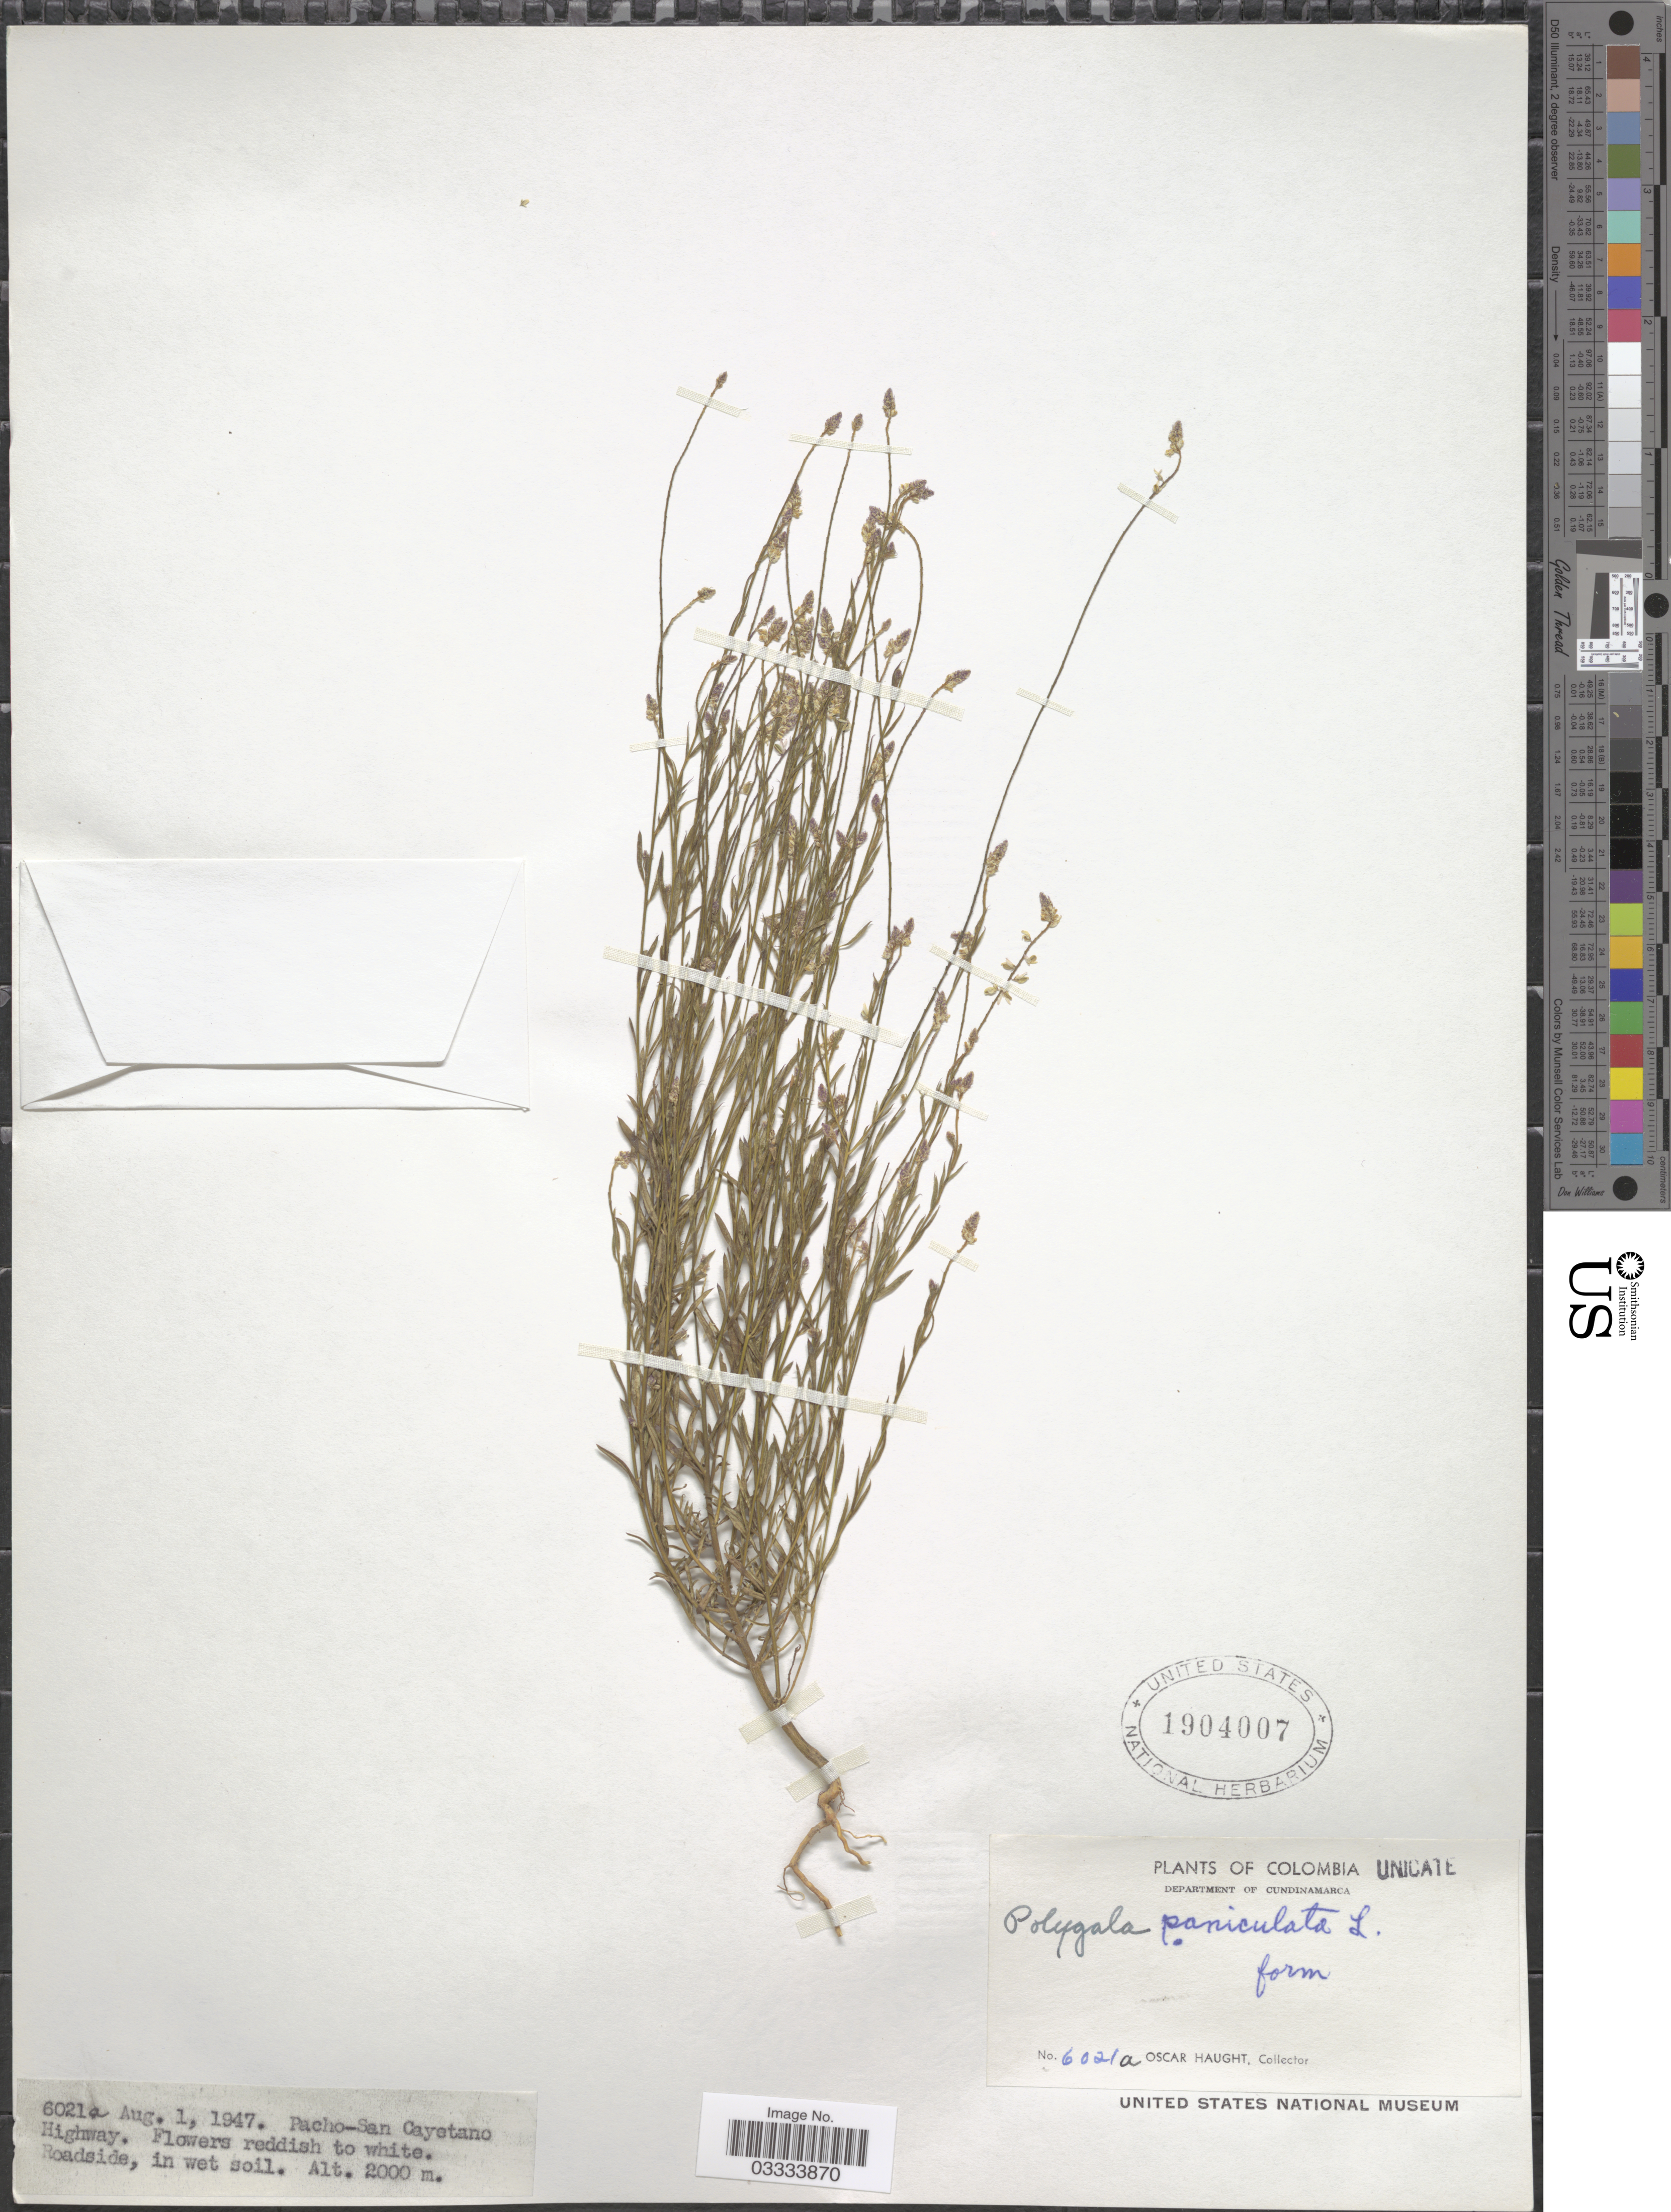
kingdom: Plantae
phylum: Tracheophyta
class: Magnoliopsida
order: Fabales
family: Polygalaceae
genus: Polygala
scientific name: Polygala paniculata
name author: L.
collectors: O. L. Haught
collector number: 6021a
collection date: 1947-08-01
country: Colombia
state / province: Cundinamarca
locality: Department of Cundinamarca. Pacho-San Cayetano Highway.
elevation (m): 2000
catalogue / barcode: US 1904007